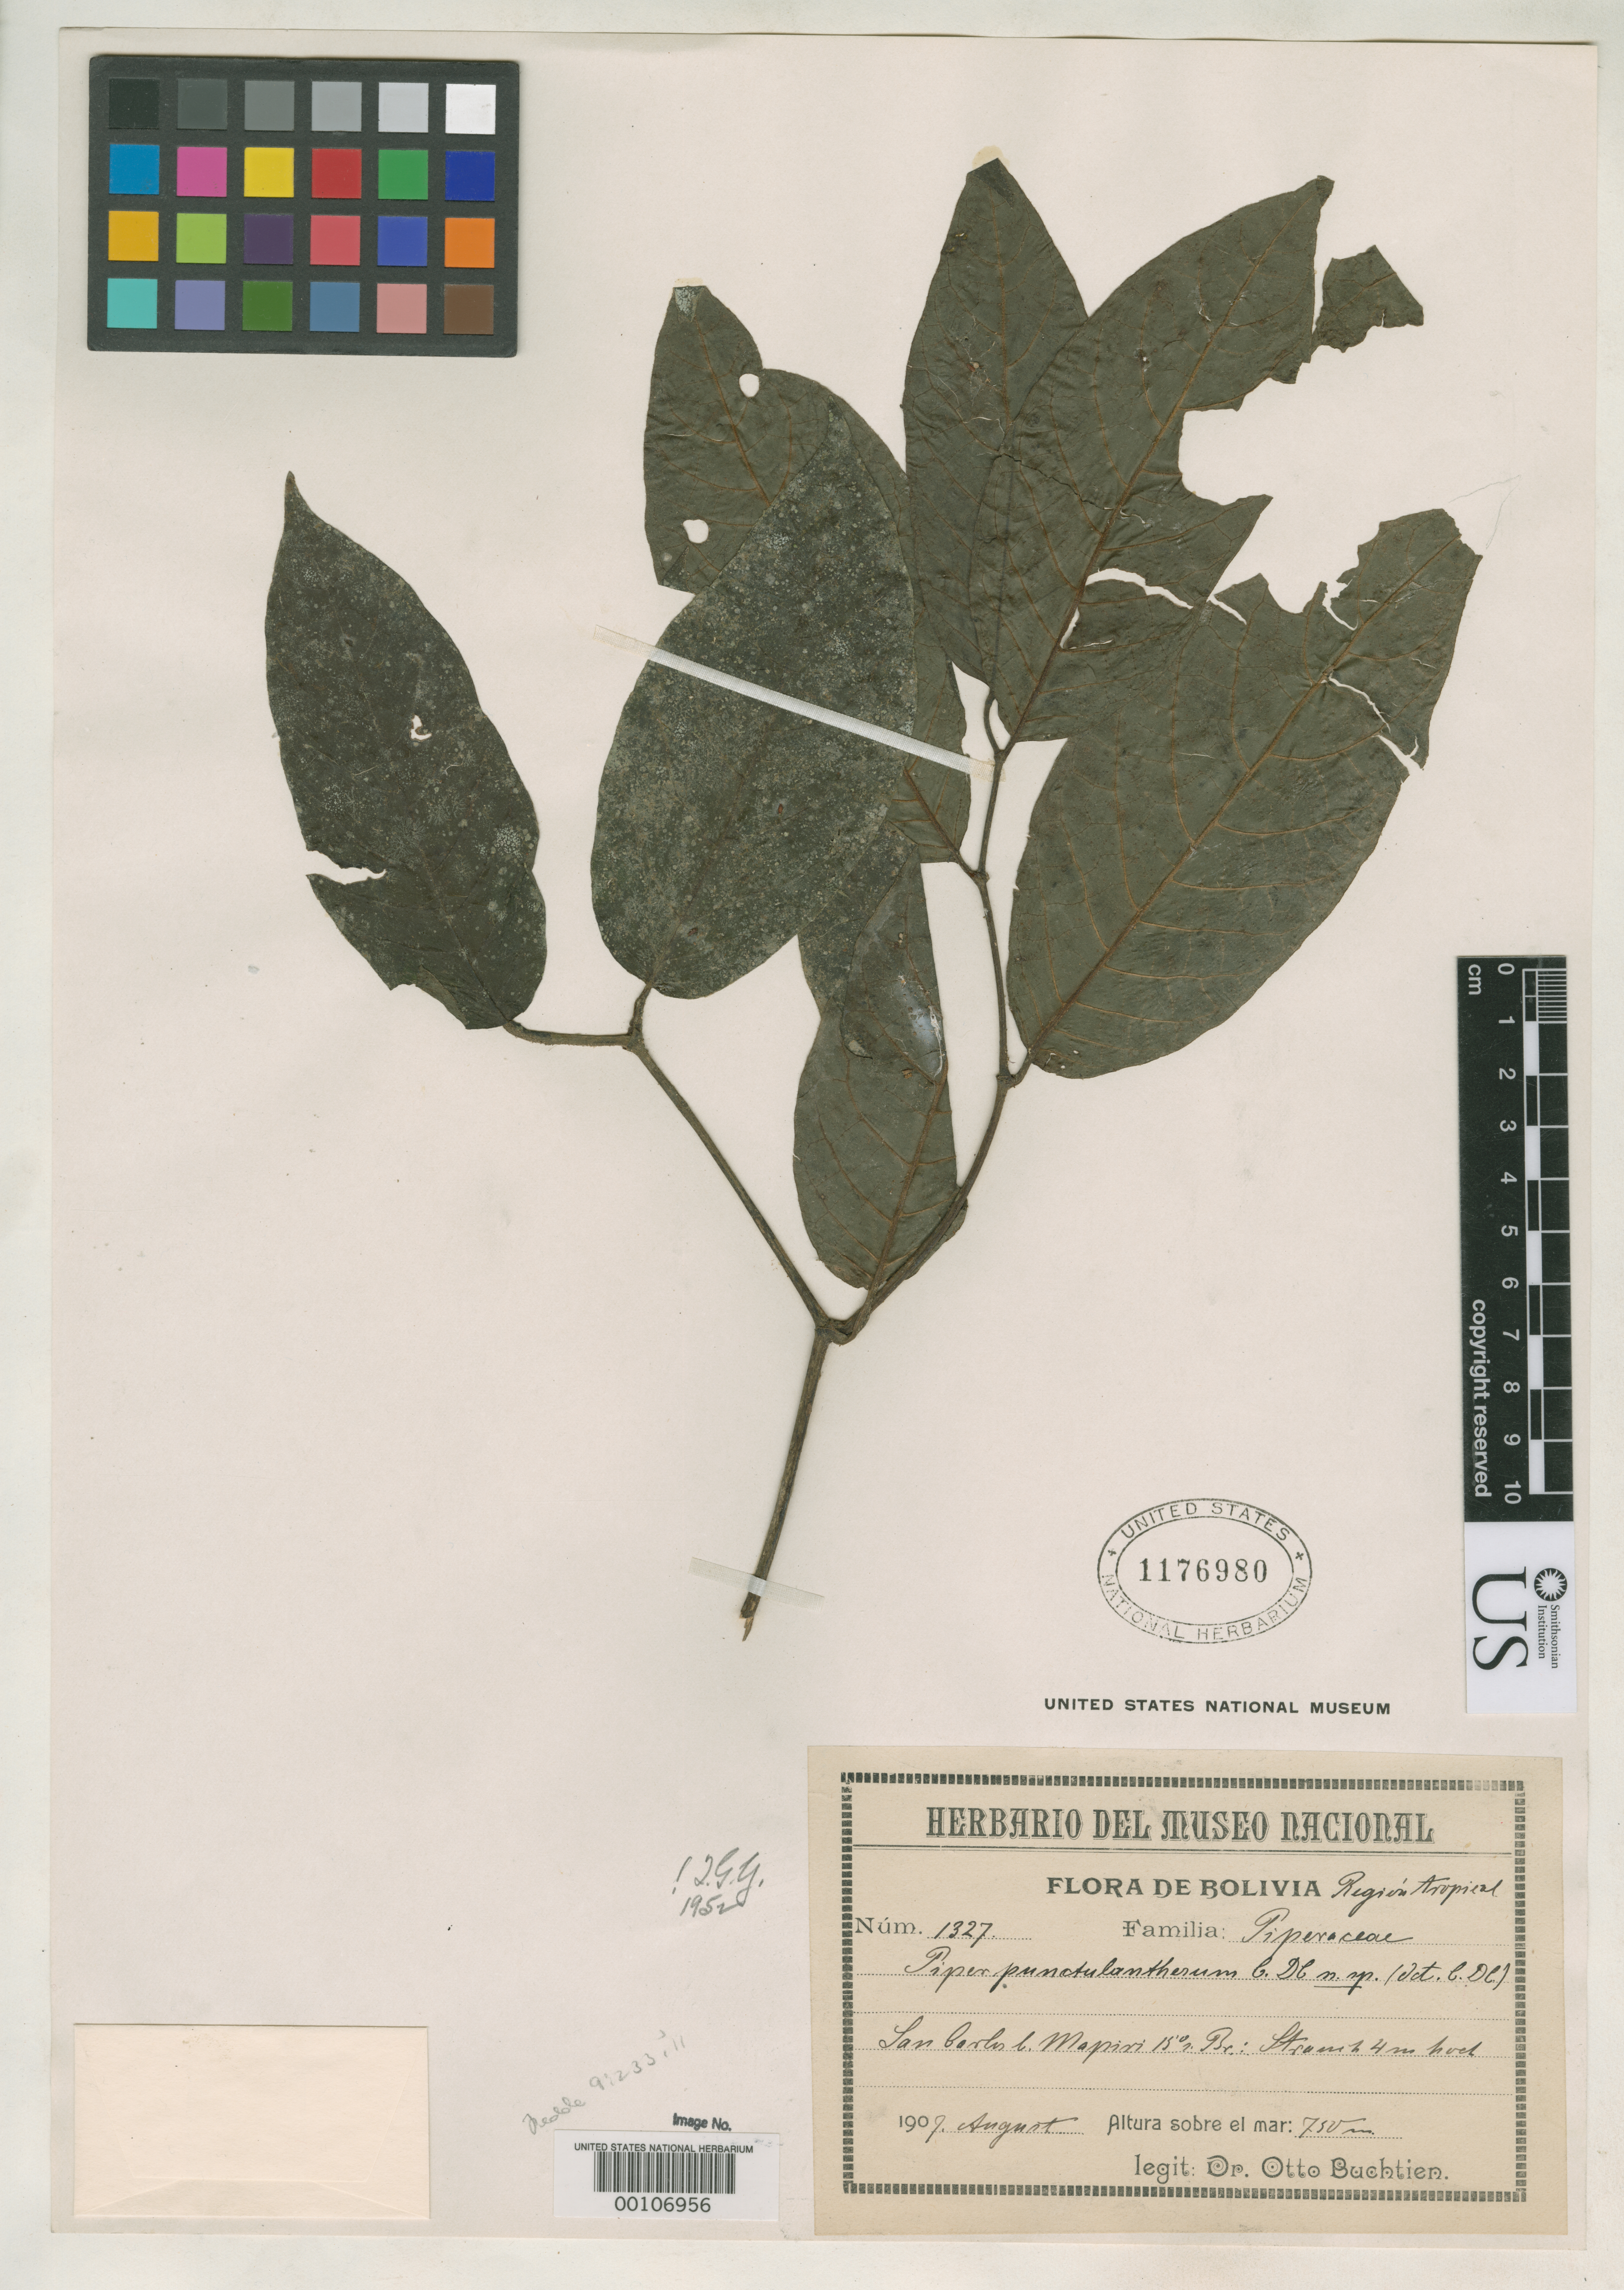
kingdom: Plantae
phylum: Tracheophyta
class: Magnoliopsida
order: Piperales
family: Piperaceae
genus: Piper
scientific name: Piper punctulantherum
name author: C. DC.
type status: Isotype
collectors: O. Buchtien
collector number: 1327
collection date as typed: Aug 1907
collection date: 1907-08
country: Bolivia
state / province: La Paz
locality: San Carlos, near Mapiri.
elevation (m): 750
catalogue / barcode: US 1176980